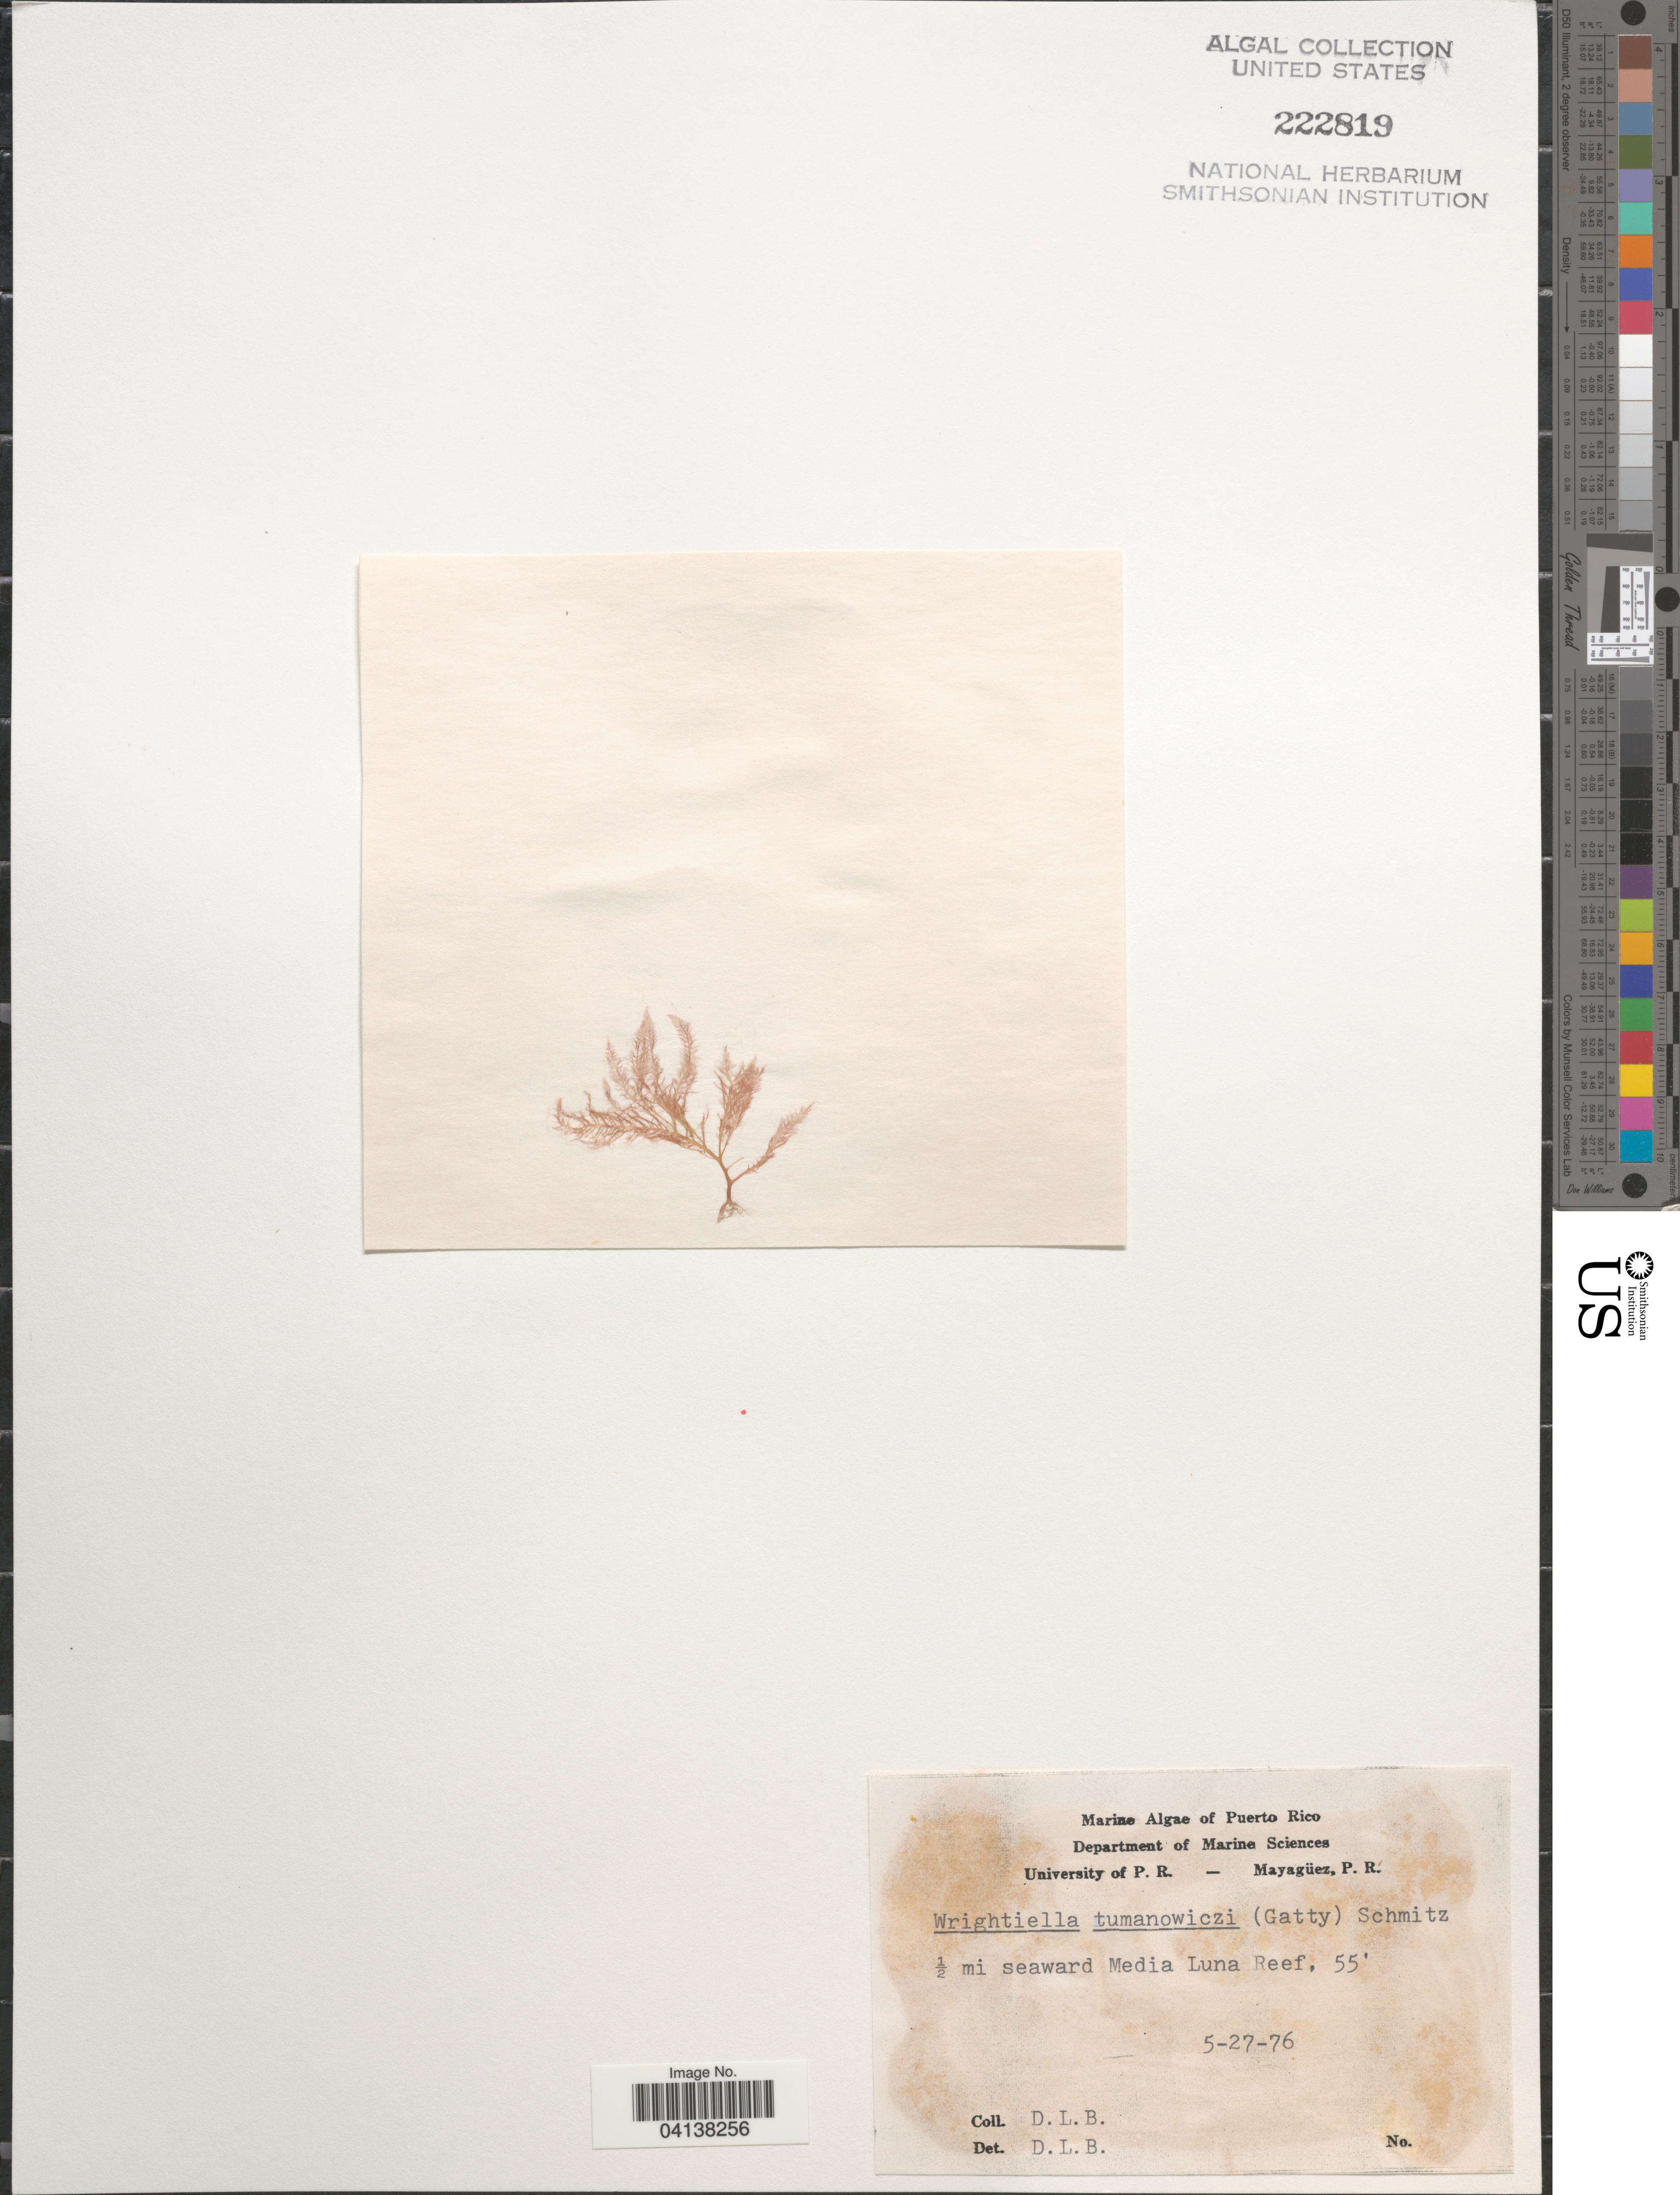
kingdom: Plantae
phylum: Rhodophyta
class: Florideophyceae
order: Ceramiales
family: Rhodomelaceae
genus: Wrightiella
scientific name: Wrightiella tumanowiczii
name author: (Gatty ex Harv.) F. Schmitz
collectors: D. L. B.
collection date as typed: Transcribed d/m/y: 27/5/76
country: Puerto Rico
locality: ½ mi seaward Media Luna Reef.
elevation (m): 17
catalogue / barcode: US 222819